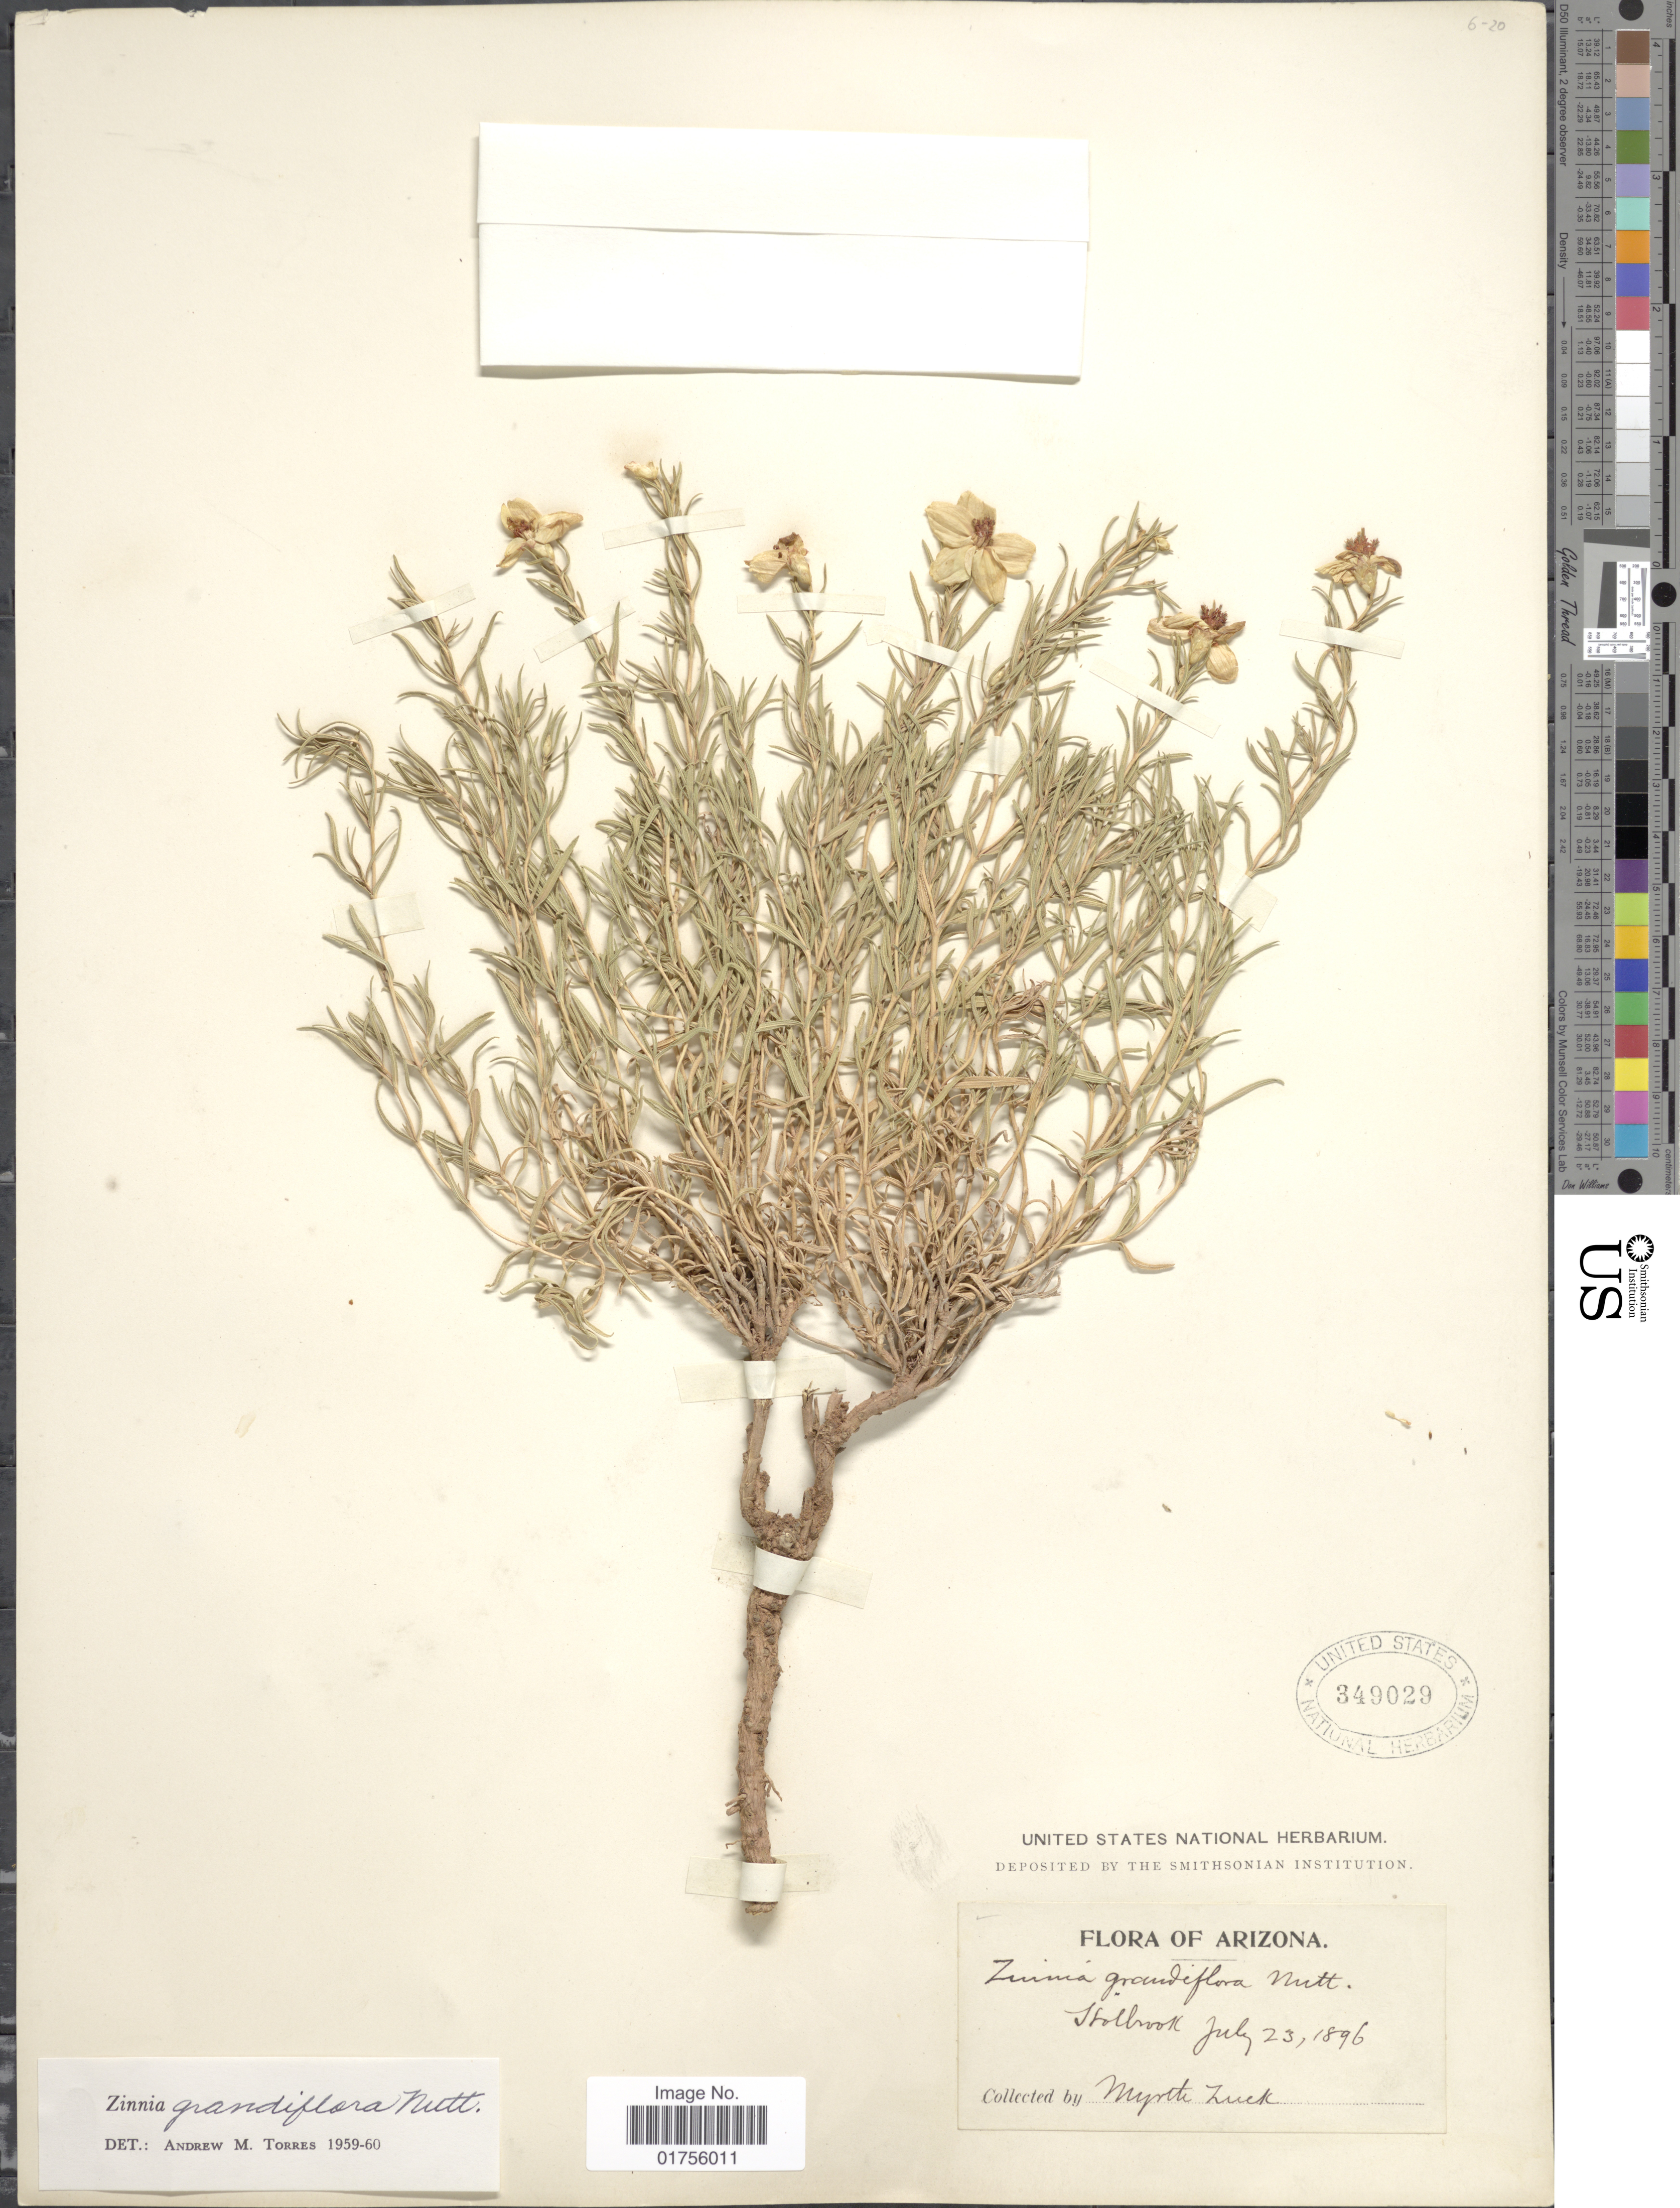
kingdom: Plantae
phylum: Tracheophyta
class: Magnoliopsida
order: Asterales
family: Asteraceae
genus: Zinnia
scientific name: Zinnia grandiflora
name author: Nutt.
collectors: W. Hough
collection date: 1896-07-23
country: United States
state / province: Arizona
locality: Holbrook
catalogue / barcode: US 349029